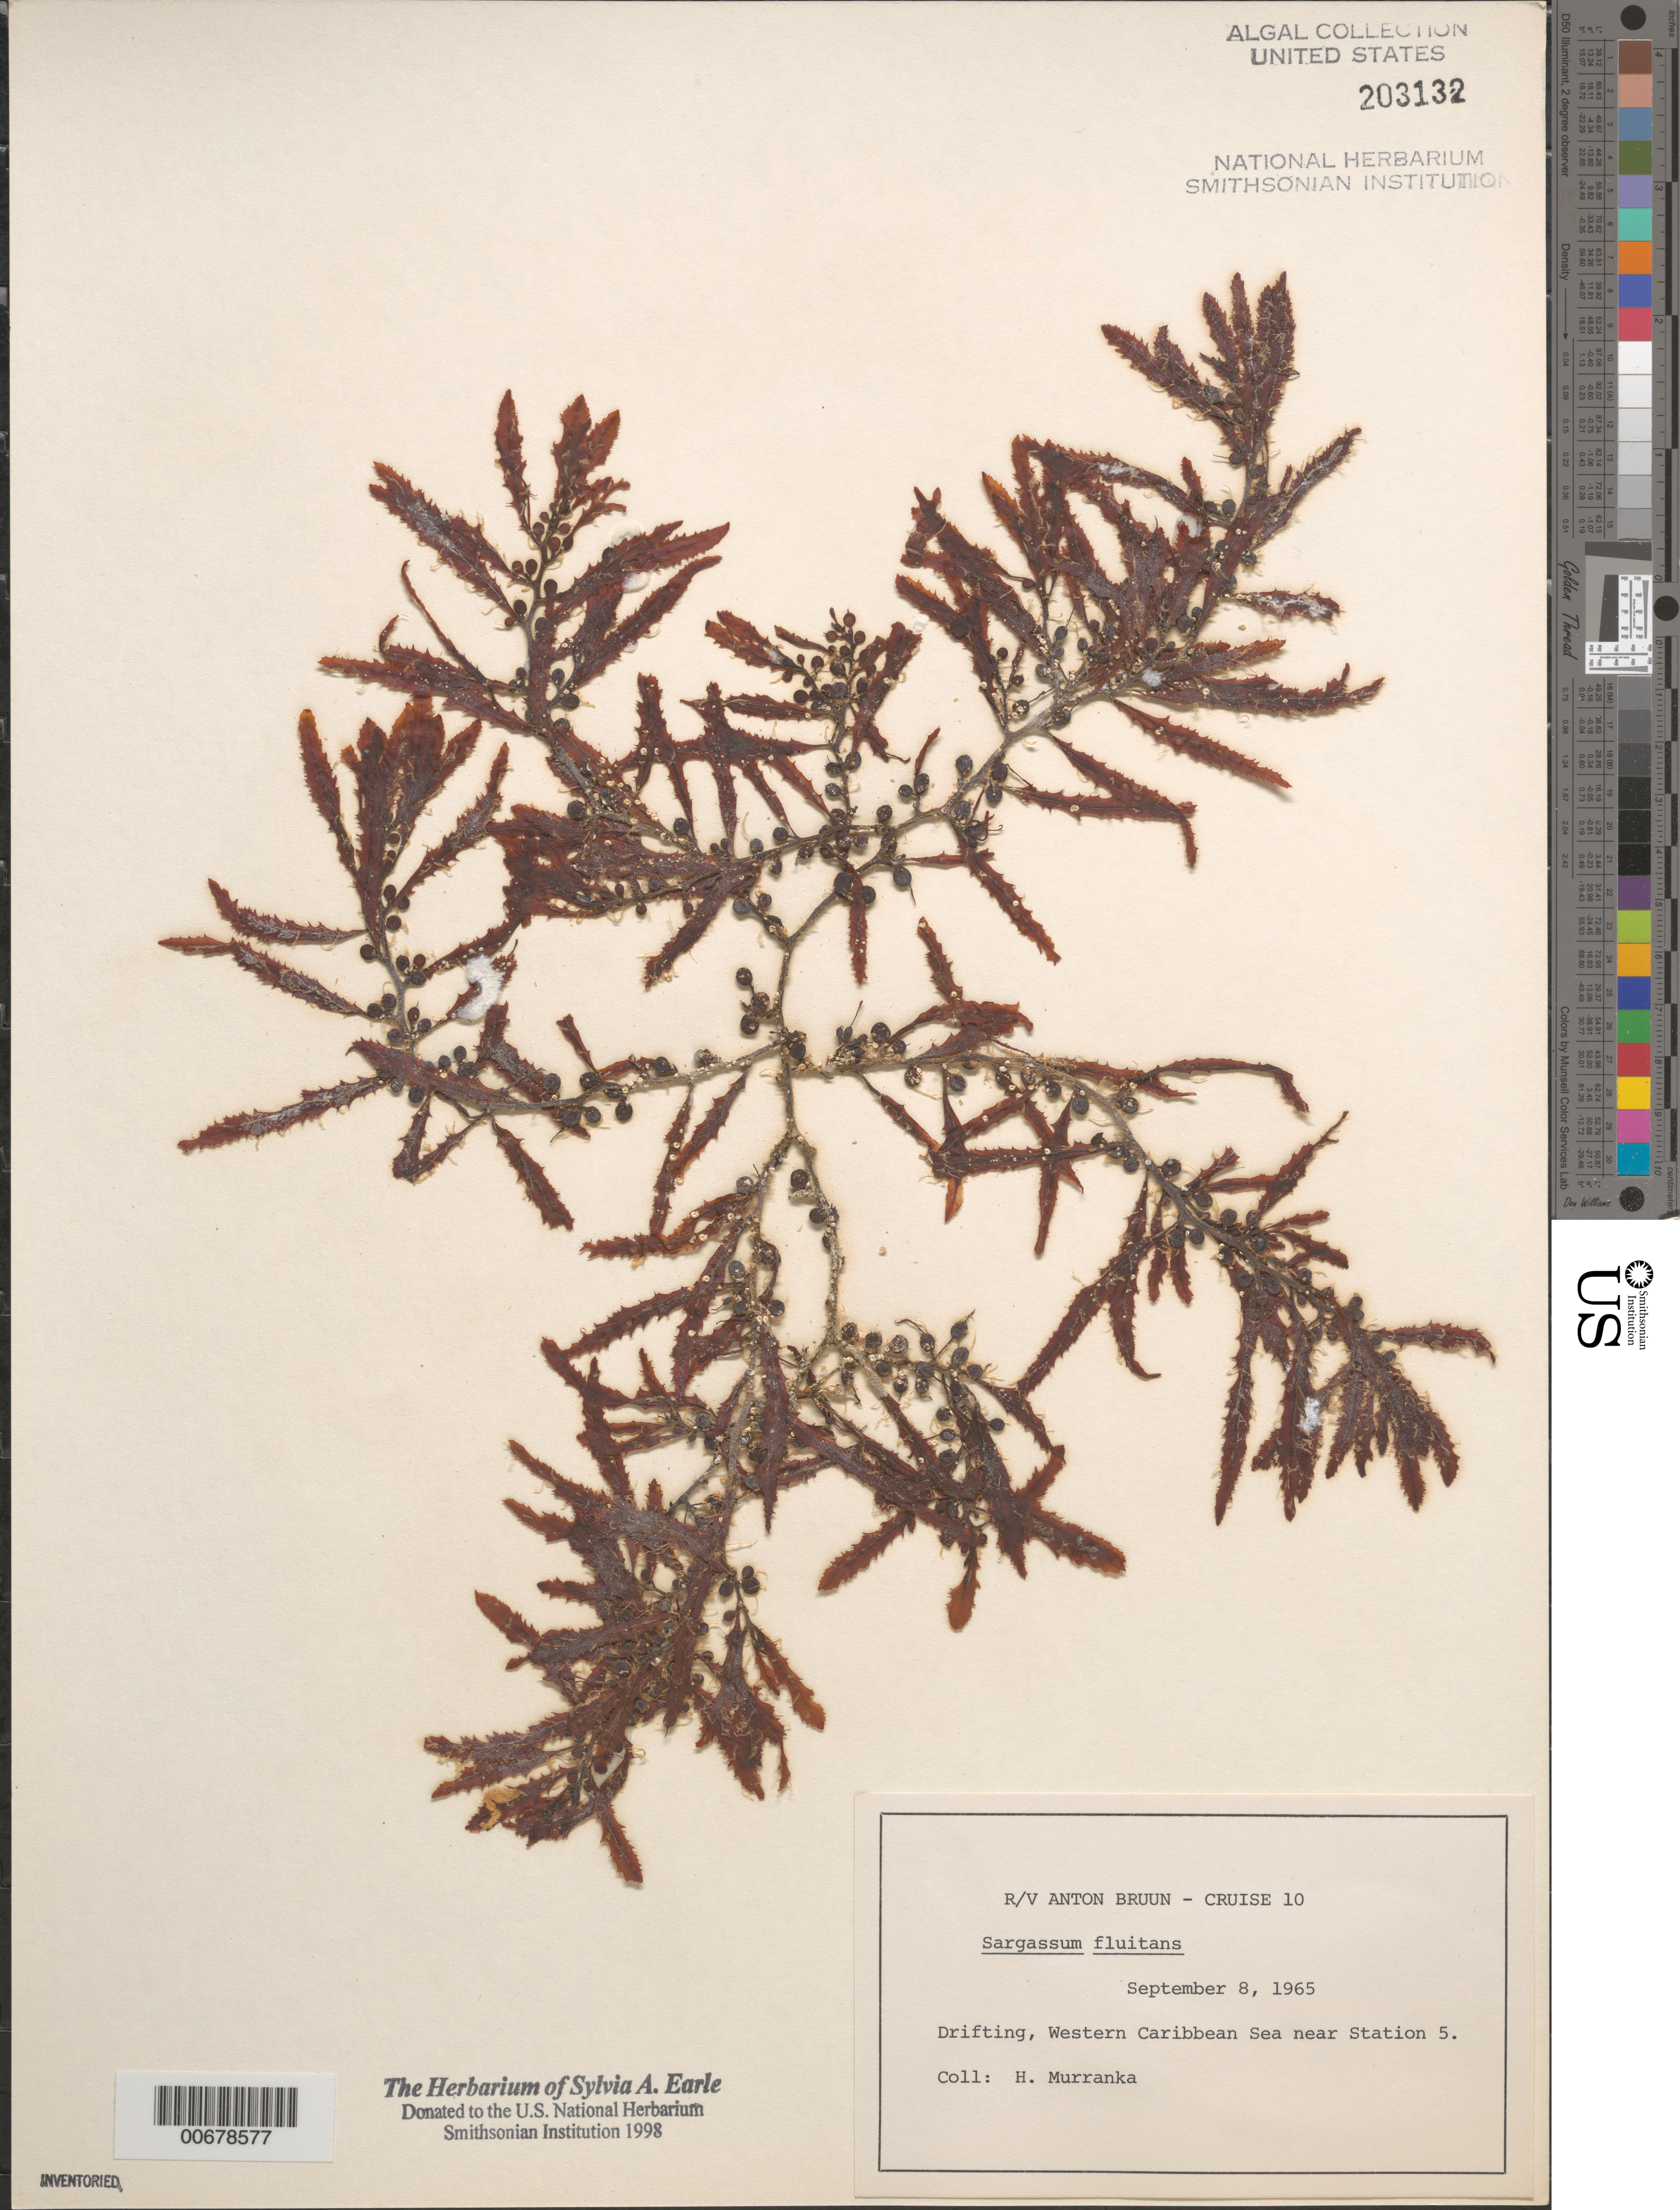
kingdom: Chromista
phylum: Ochrophyta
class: Phaeophyceae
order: Fucales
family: Sargassaceae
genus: Sargassum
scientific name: Sargassum fluitans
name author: (Børgesen) Børgesen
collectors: H. Murranka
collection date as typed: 08 Sep 1965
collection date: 1965-09-08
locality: Western Caribbean Sea near Station 5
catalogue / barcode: US 203132